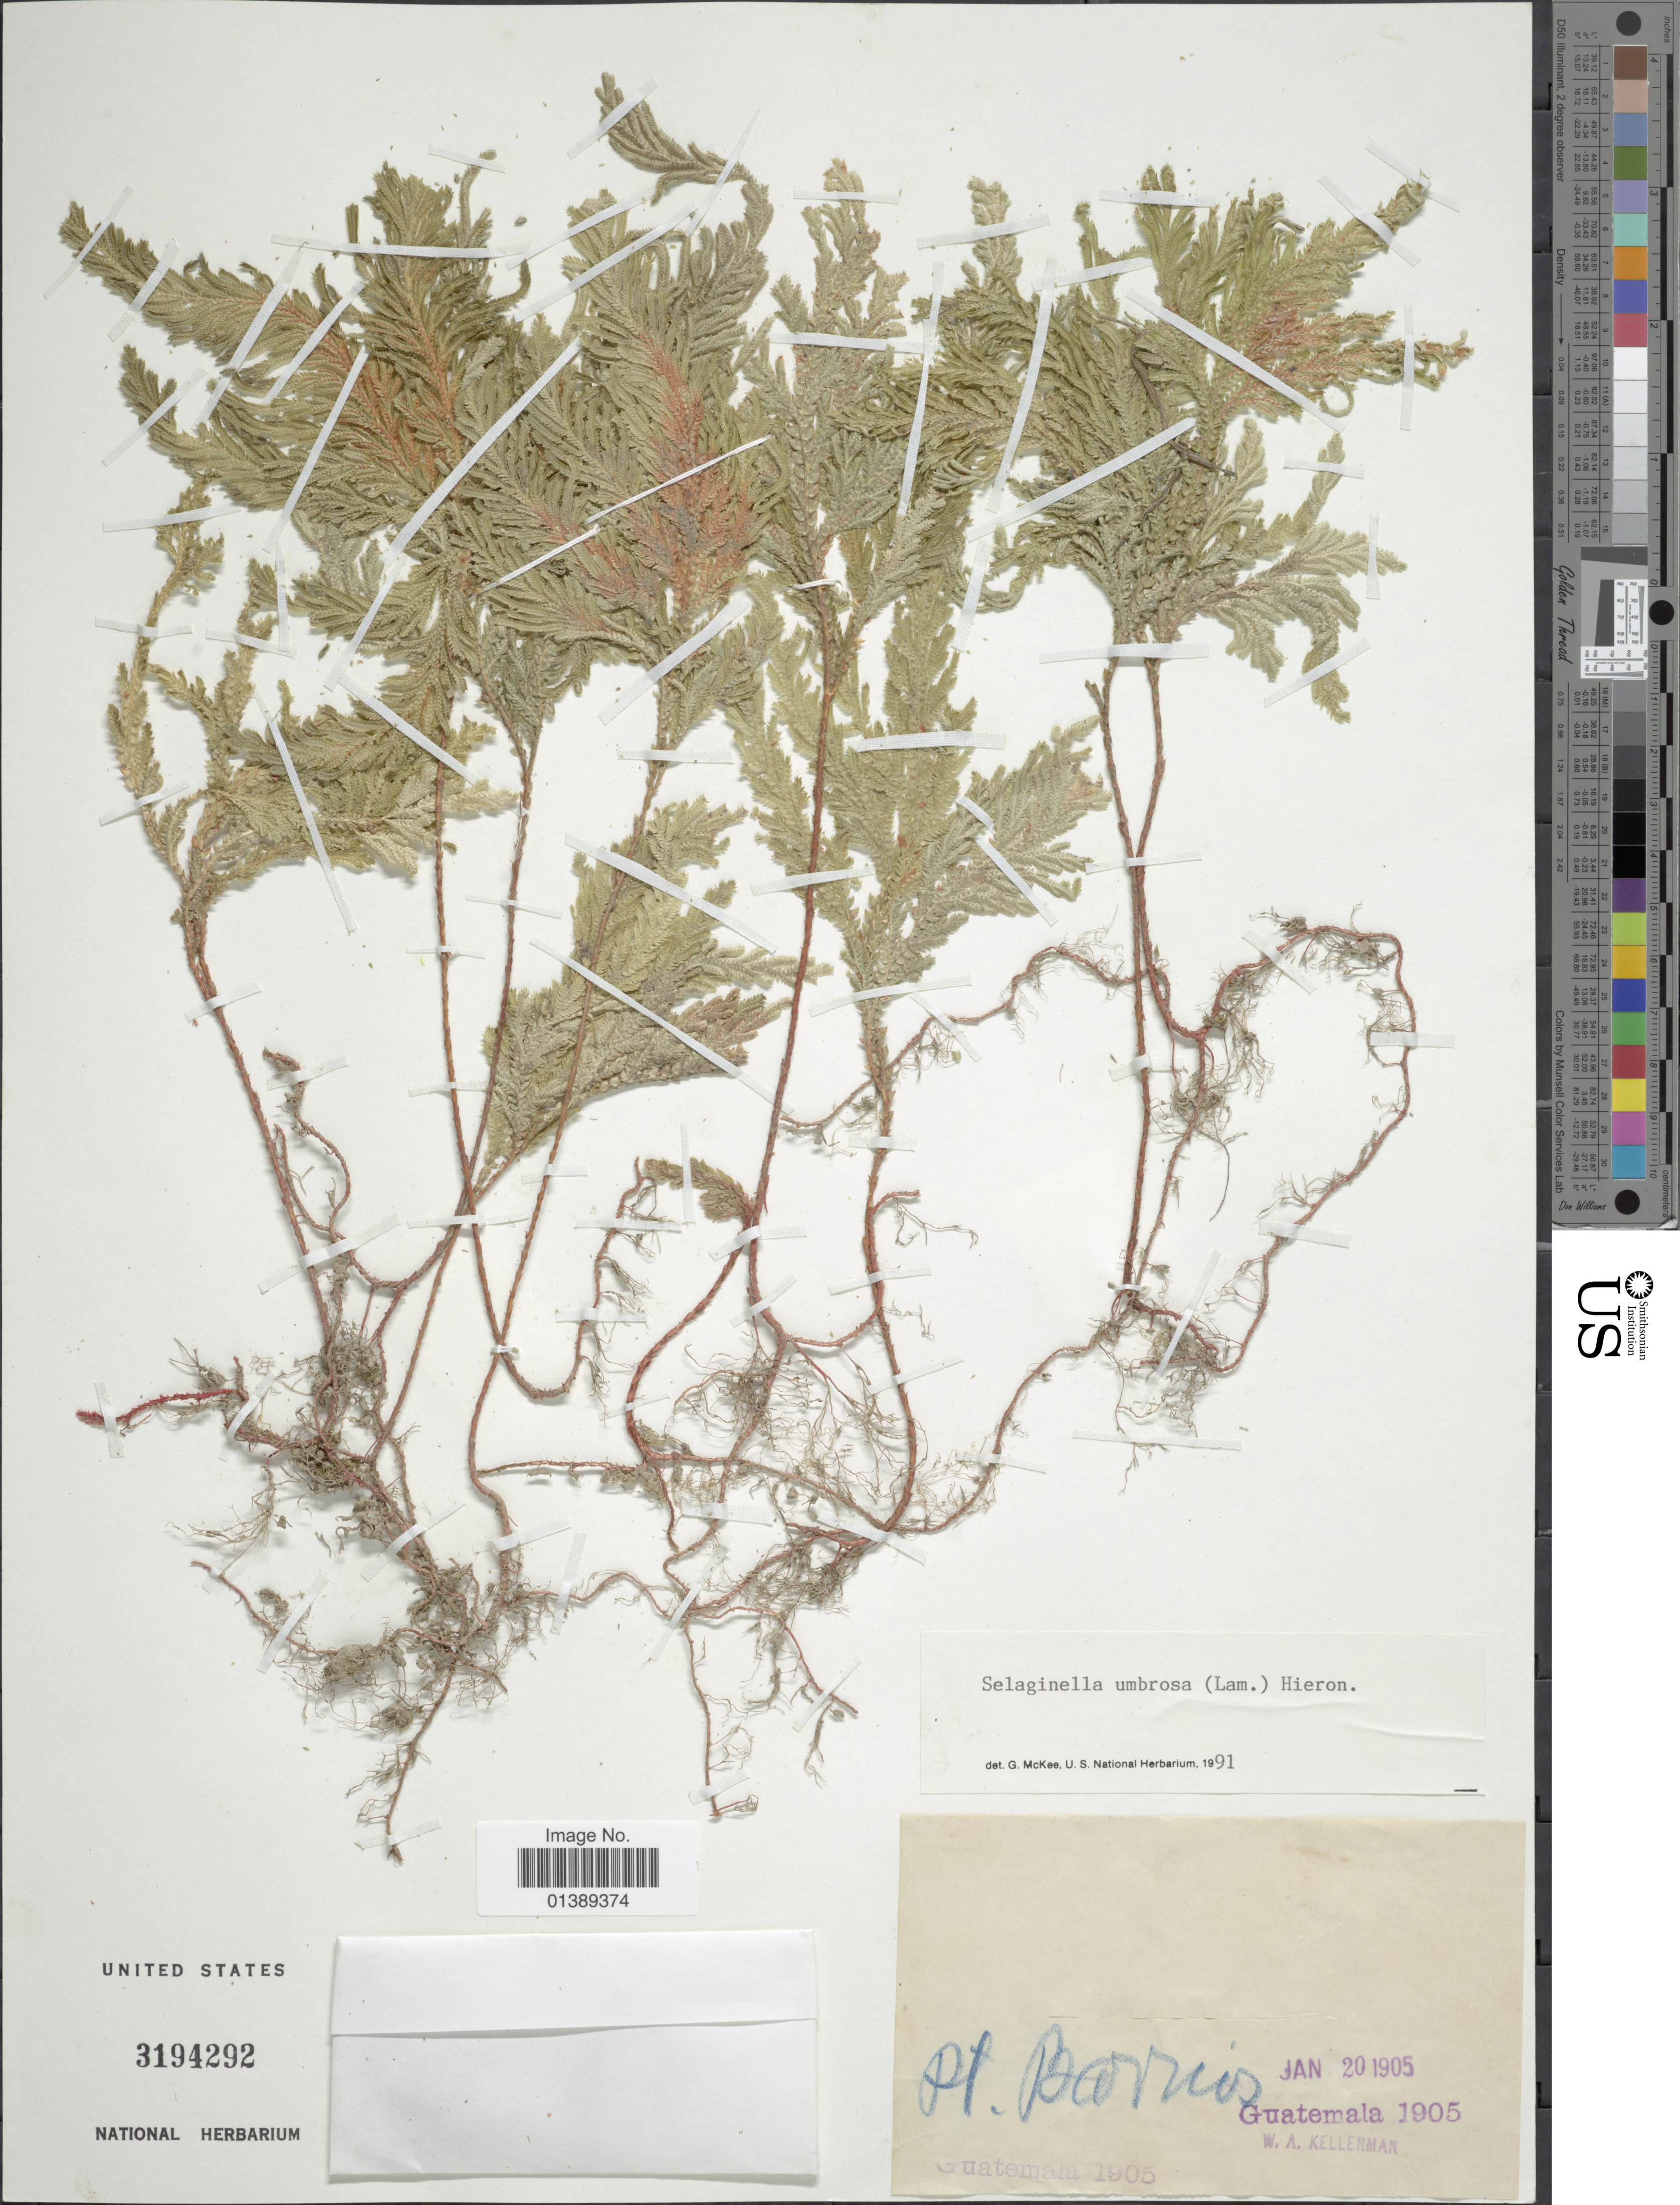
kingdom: Plantae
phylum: Tracheophyta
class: Lycopodiopsida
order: Selaginellales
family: Selaginellaceae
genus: Selaginella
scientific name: Selaginella umbrosa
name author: Lem. ex Hieron.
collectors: W. Kellerman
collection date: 1905-01-20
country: Guatemala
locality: Pt Barrios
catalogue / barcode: US 3194292